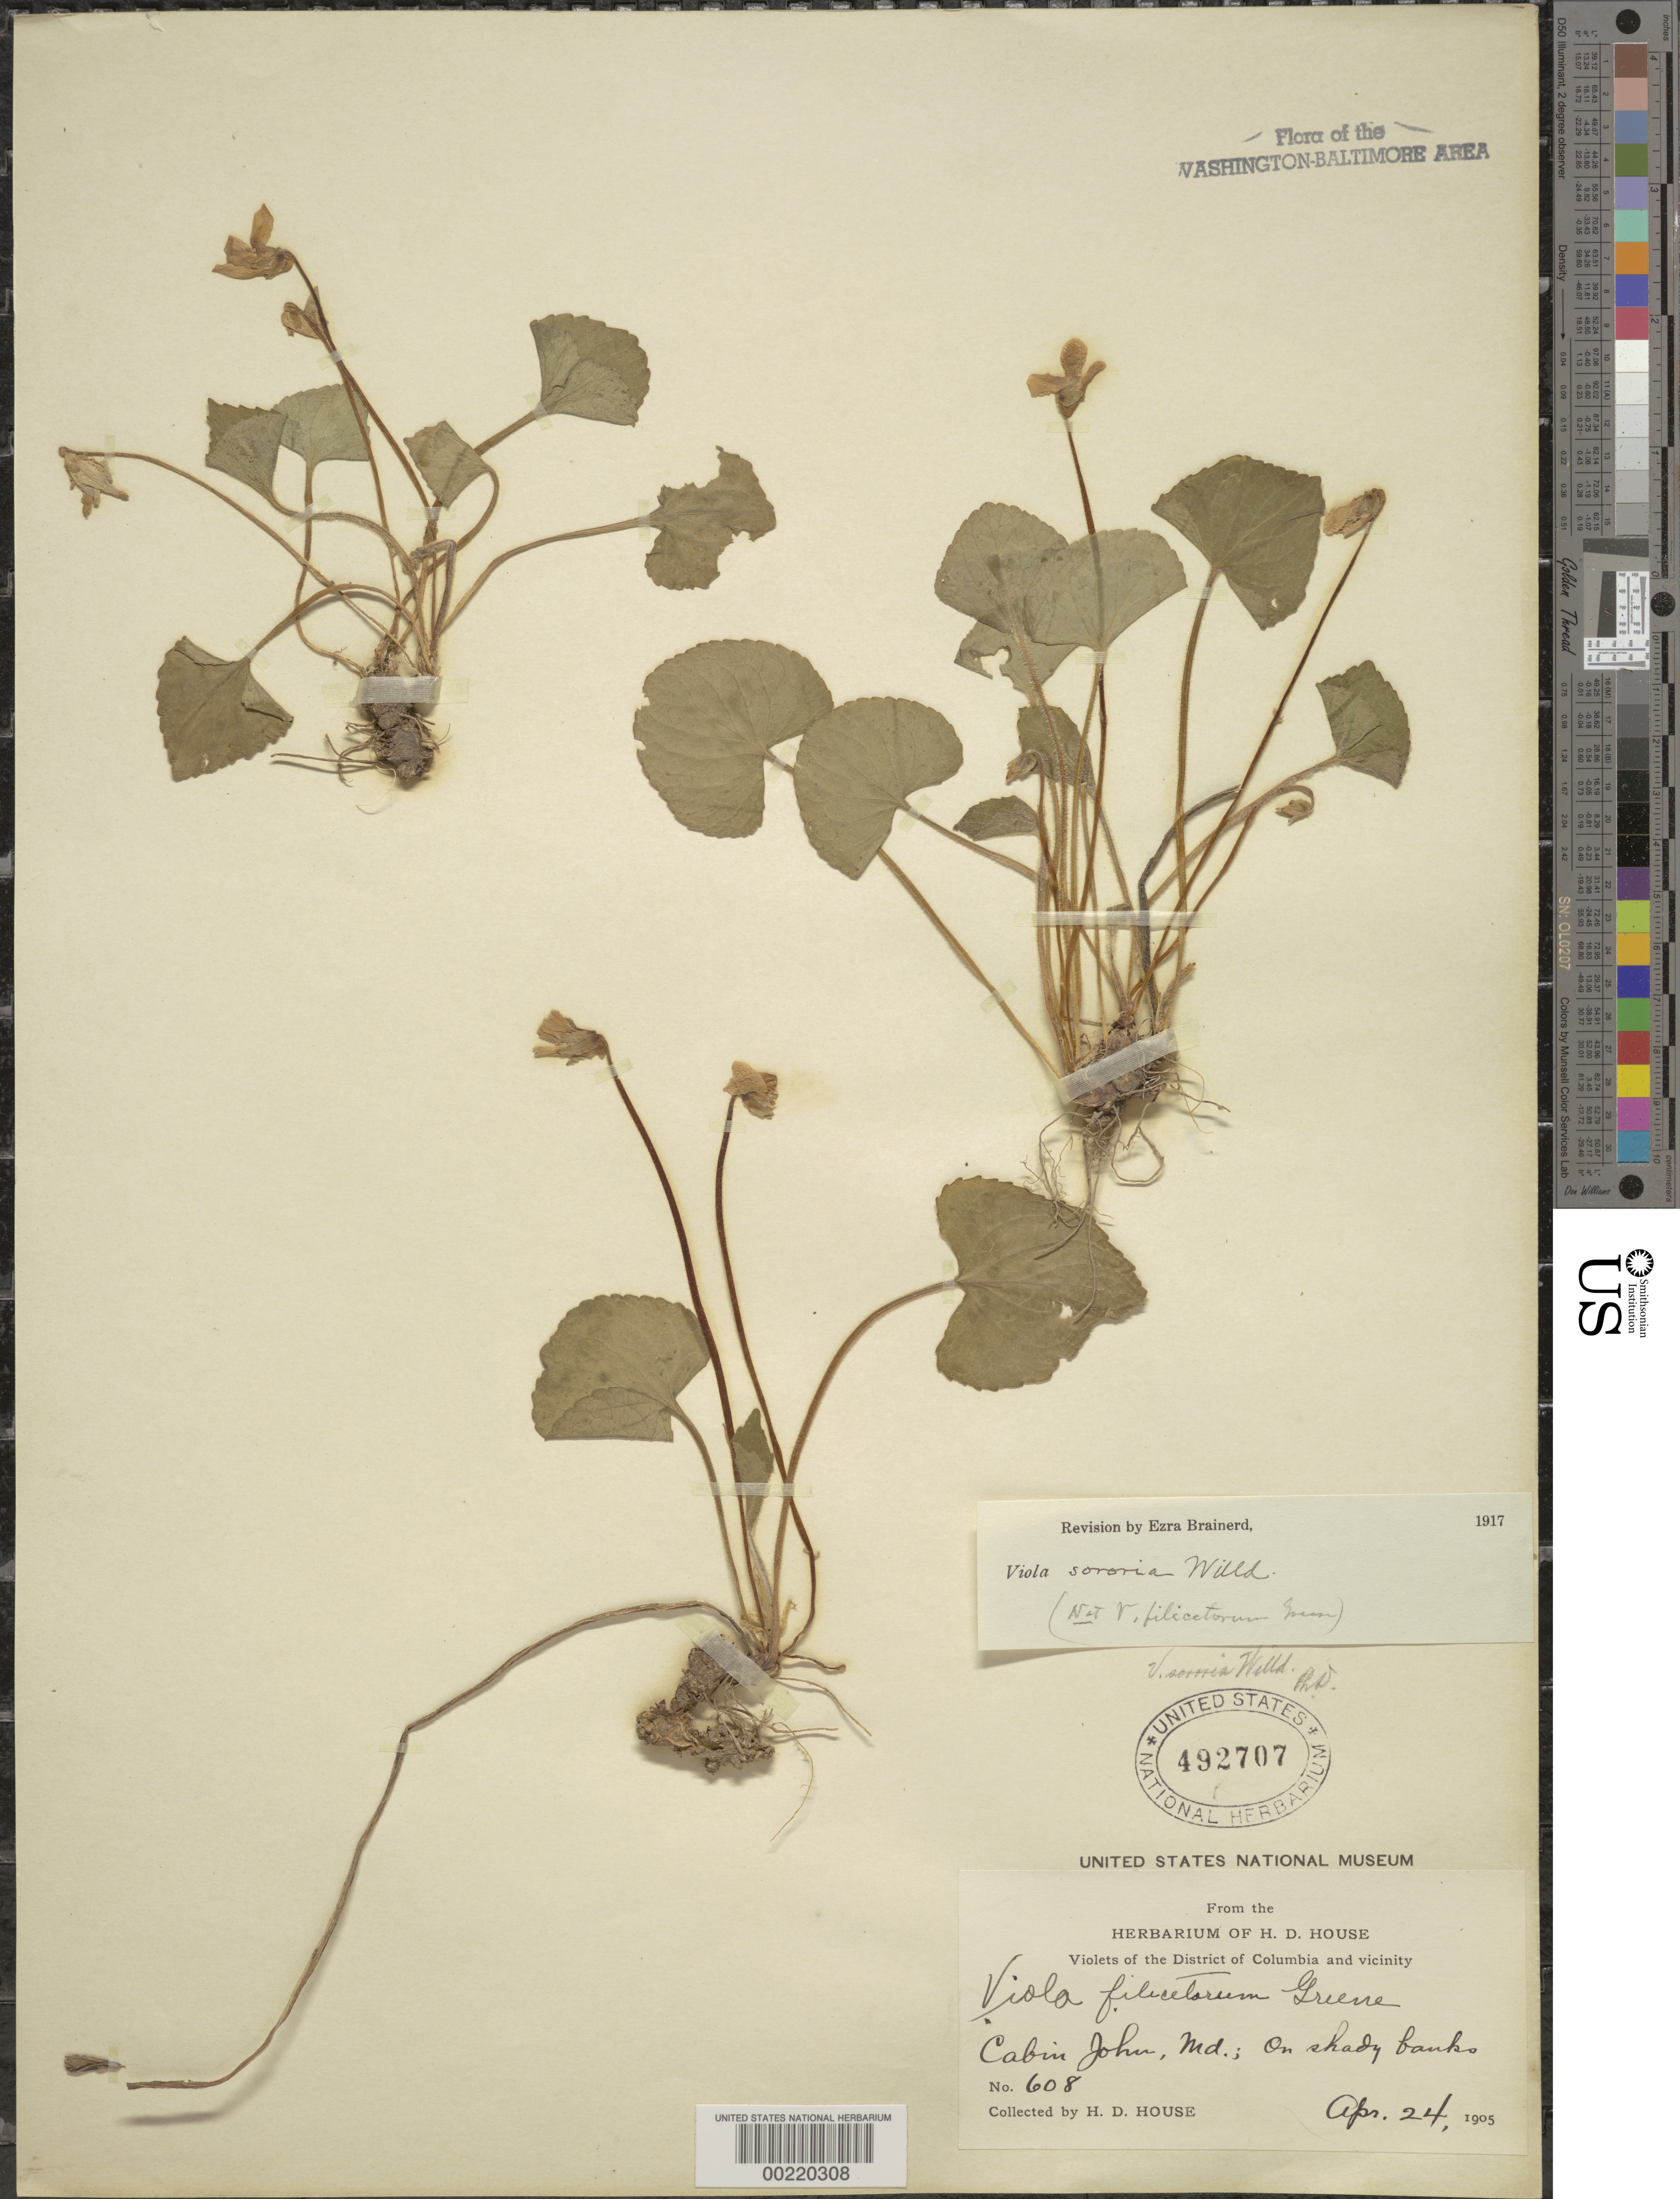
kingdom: Plantae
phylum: Tracheophyta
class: Magnoliopsida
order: Malpighiales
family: Violaceae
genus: Viola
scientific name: Viola sororia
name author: Willd.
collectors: H. D. House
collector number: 608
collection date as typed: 24 Apr 1905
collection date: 1905-04-24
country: United States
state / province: Maryland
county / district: Montgomery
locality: Cabin John C. & O. Canal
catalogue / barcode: US 492707